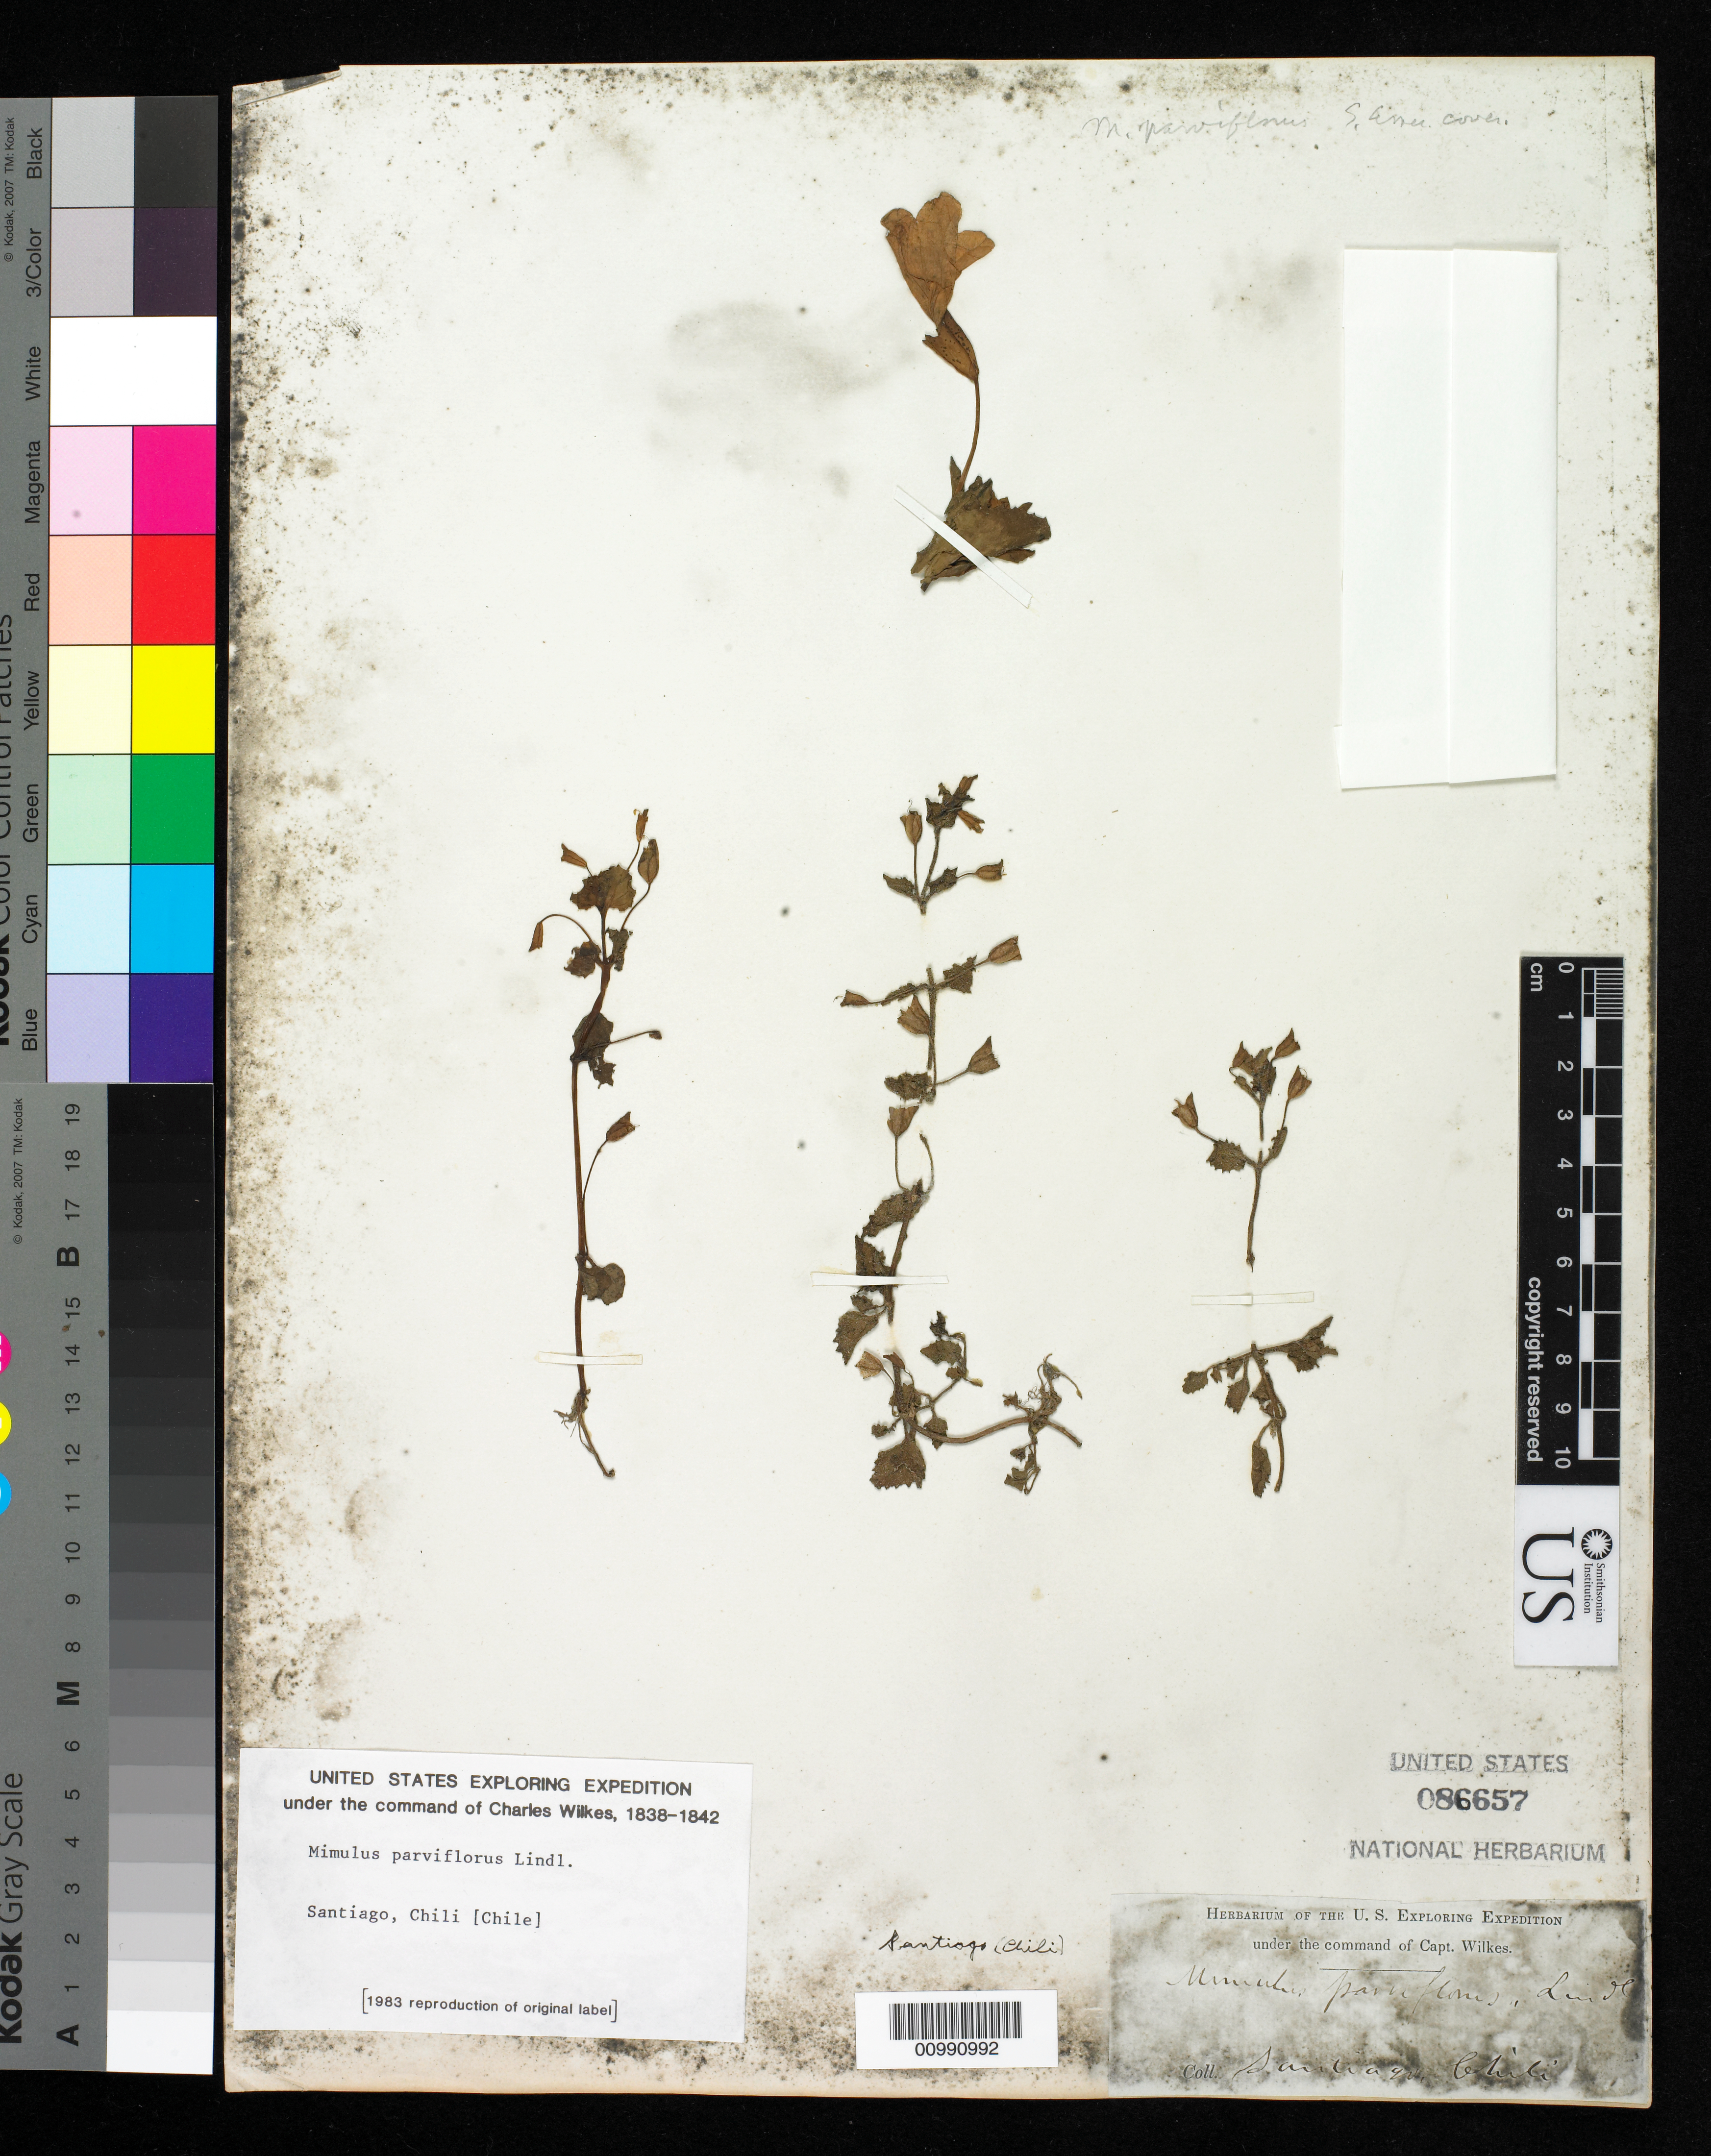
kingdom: Plantae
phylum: Tracheophyta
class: Magnoliopsida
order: Lamiales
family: Phrymaceae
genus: Mimulus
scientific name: Mimulus glabratus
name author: Kunth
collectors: Wilkes Explor. Exped.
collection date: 1838/1842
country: Chile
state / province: Región Metropolitana (RM)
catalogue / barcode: US 86657